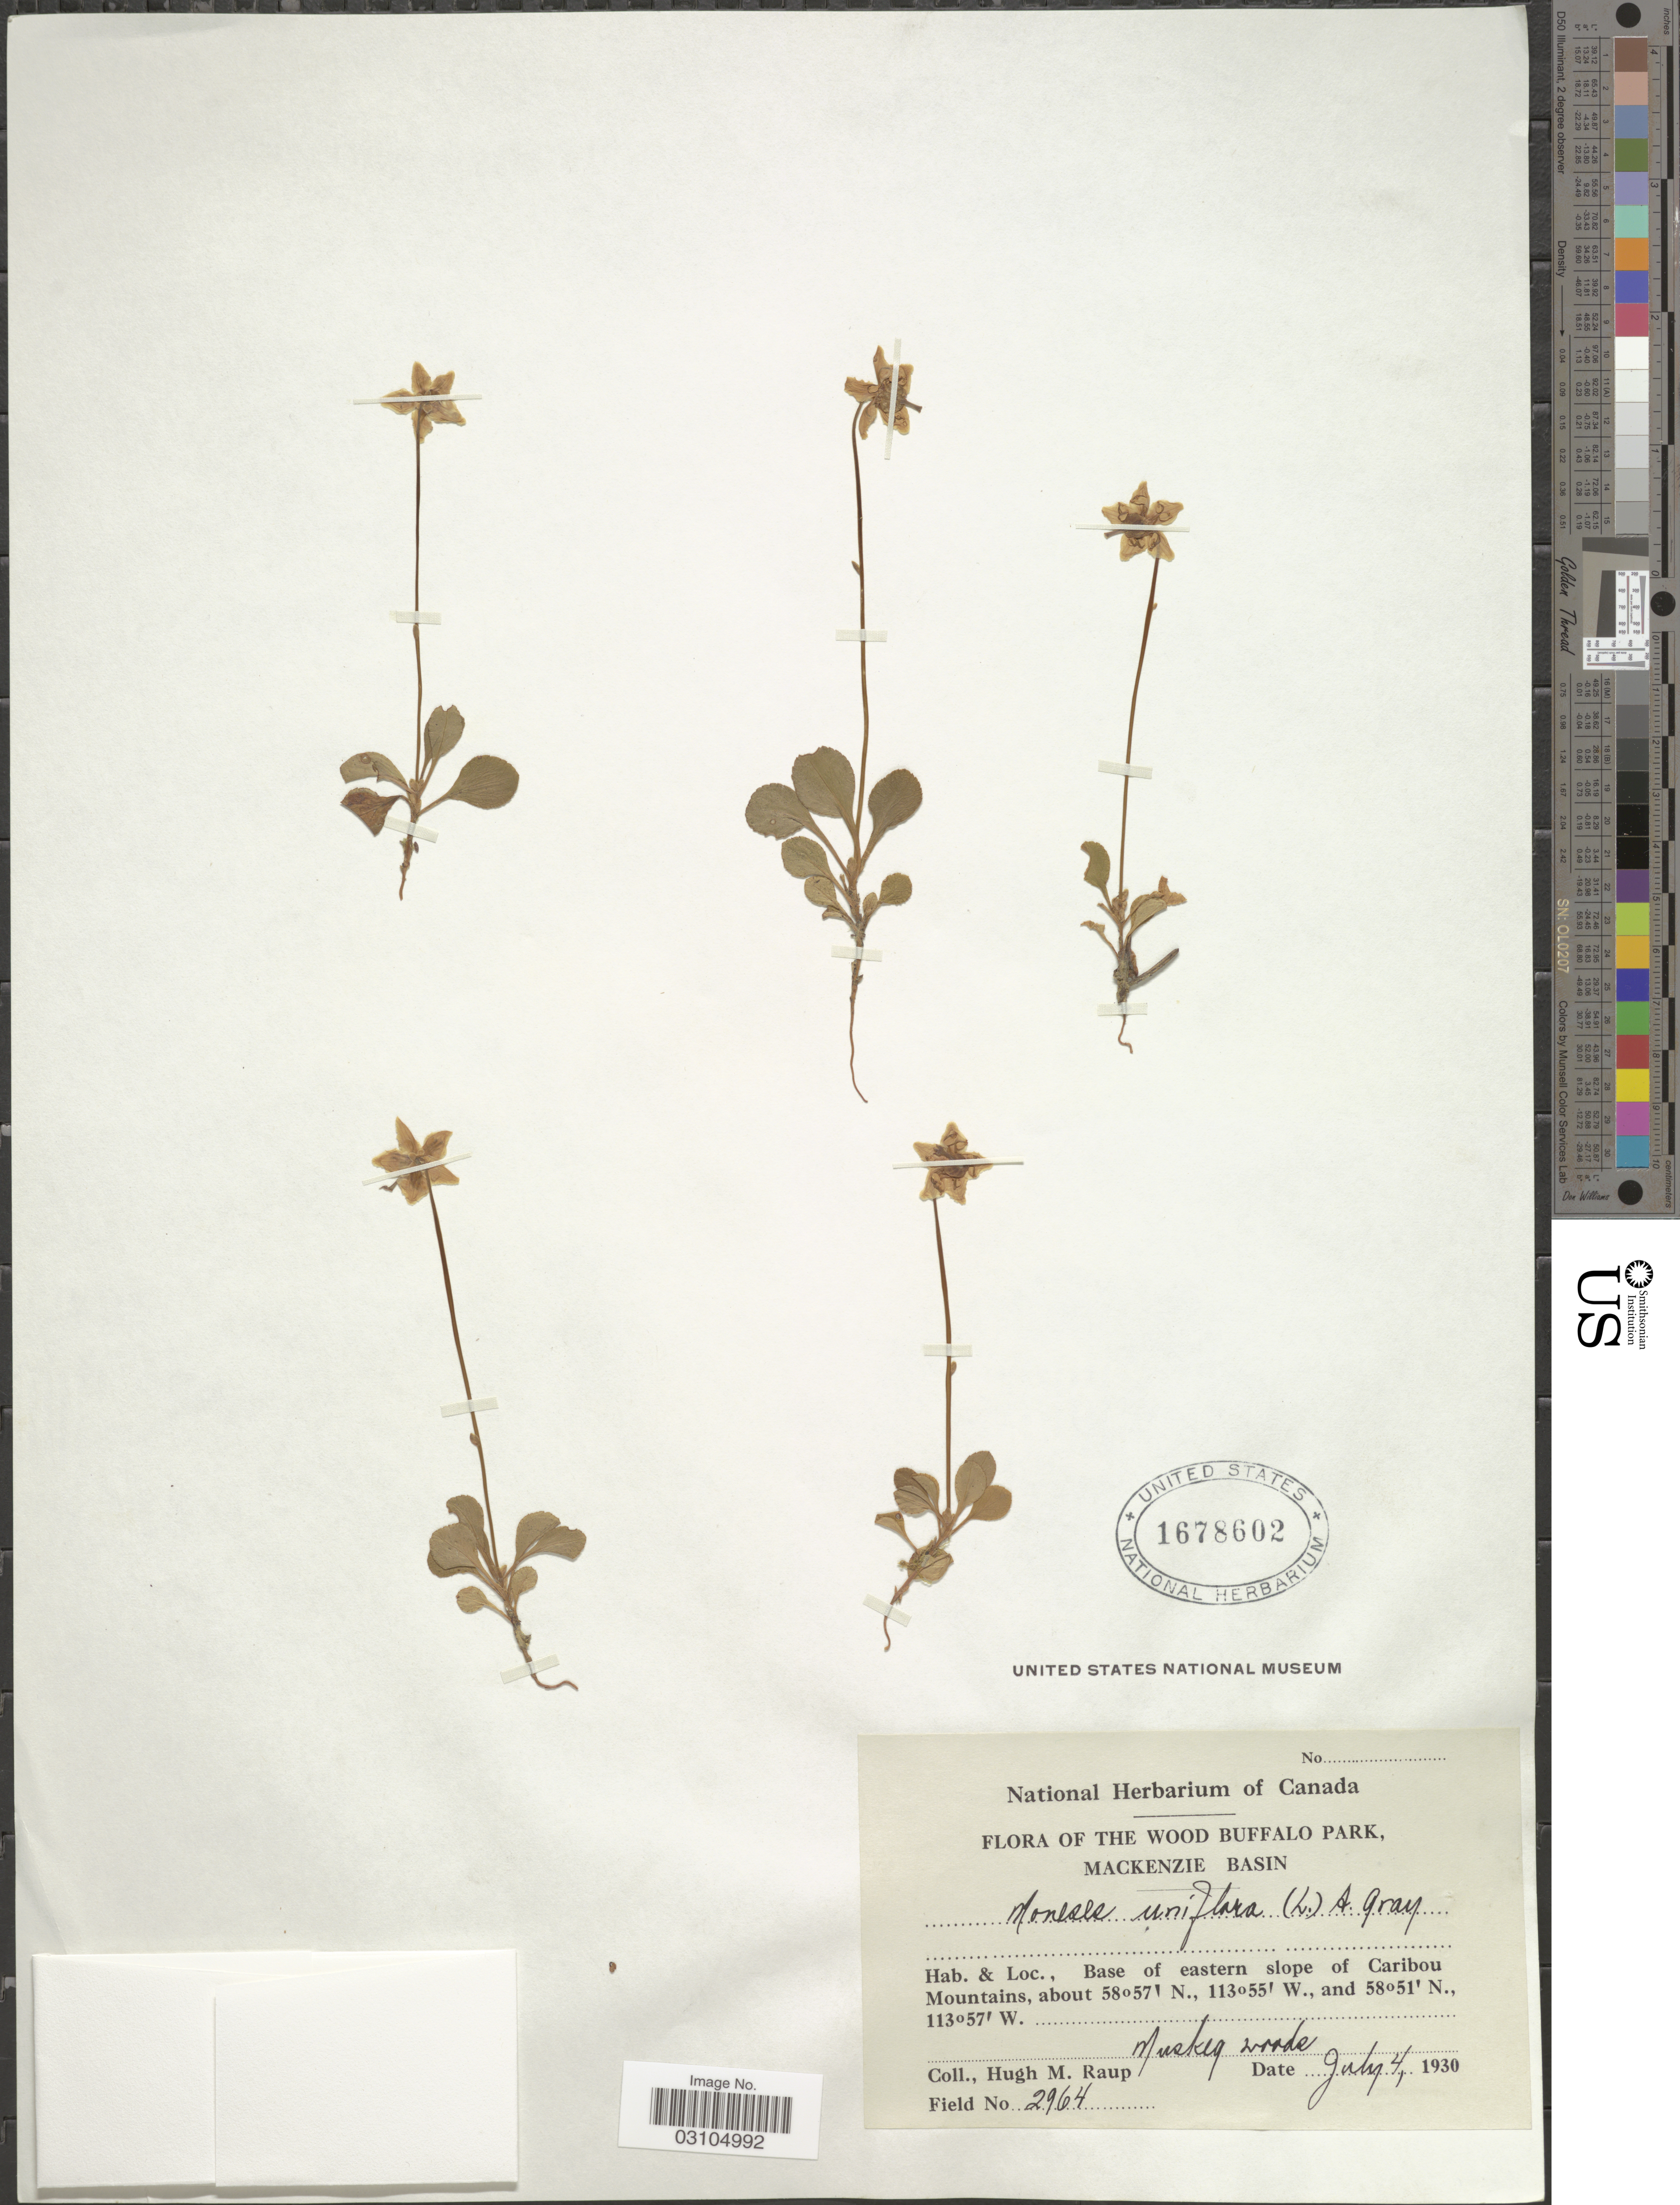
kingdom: Plantae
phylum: Tracheophyta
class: Magnoliopsida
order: Ericales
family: Ericaceae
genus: Moneses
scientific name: Moneses uniflora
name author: (L.) A. Gray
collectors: H. Raup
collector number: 2964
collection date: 1930-07-04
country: Canada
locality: The Wood Buffalo Park, Mackenzie Basin, Base of eastern slope of Caribou Mountains.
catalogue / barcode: US 1678602